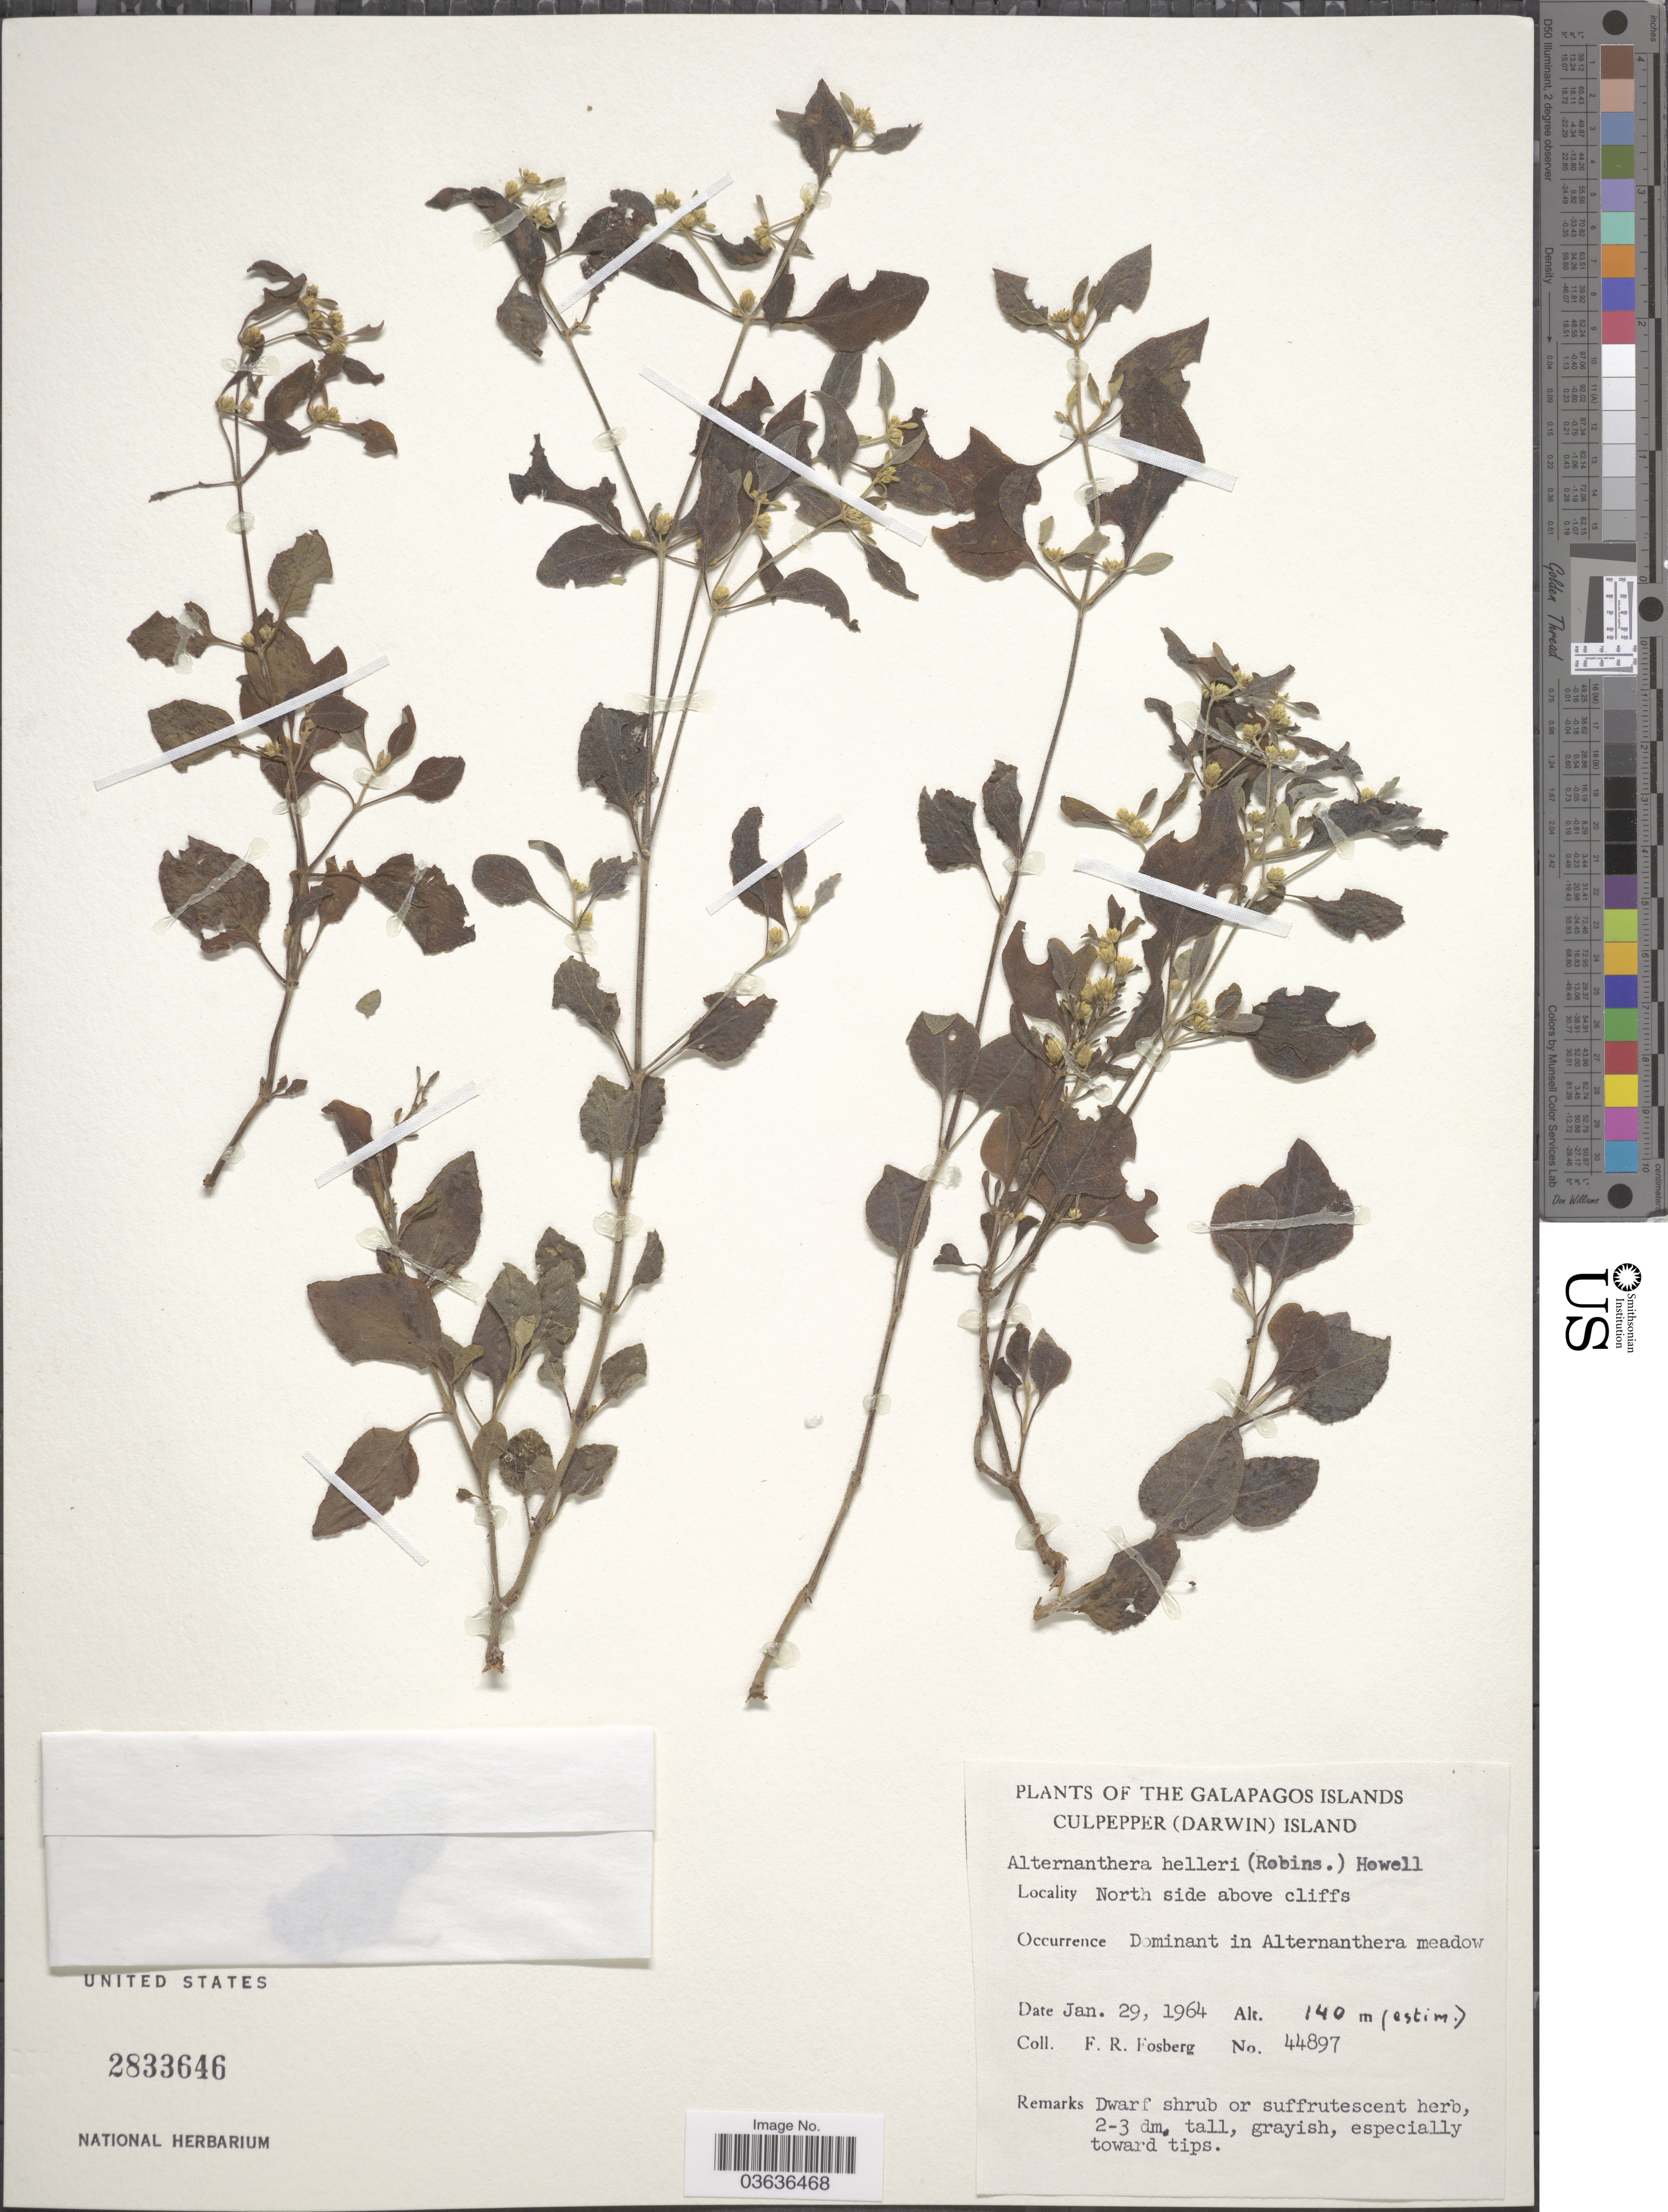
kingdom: Plantae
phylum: Tracheophyta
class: Magnoliopsida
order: Caryophyllales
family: Amaranthaceae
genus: Alternanthera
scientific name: Alternanthera helleri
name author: (B.L. Rob.) J.T. Howell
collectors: F. R. Fosberg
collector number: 44897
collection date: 1964-01-29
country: Ecuador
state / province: Colón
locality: The Galapagos Islands. Culpepper (Darwin) Island. North side above cliffs.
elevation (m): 140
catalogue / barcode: US 2833646